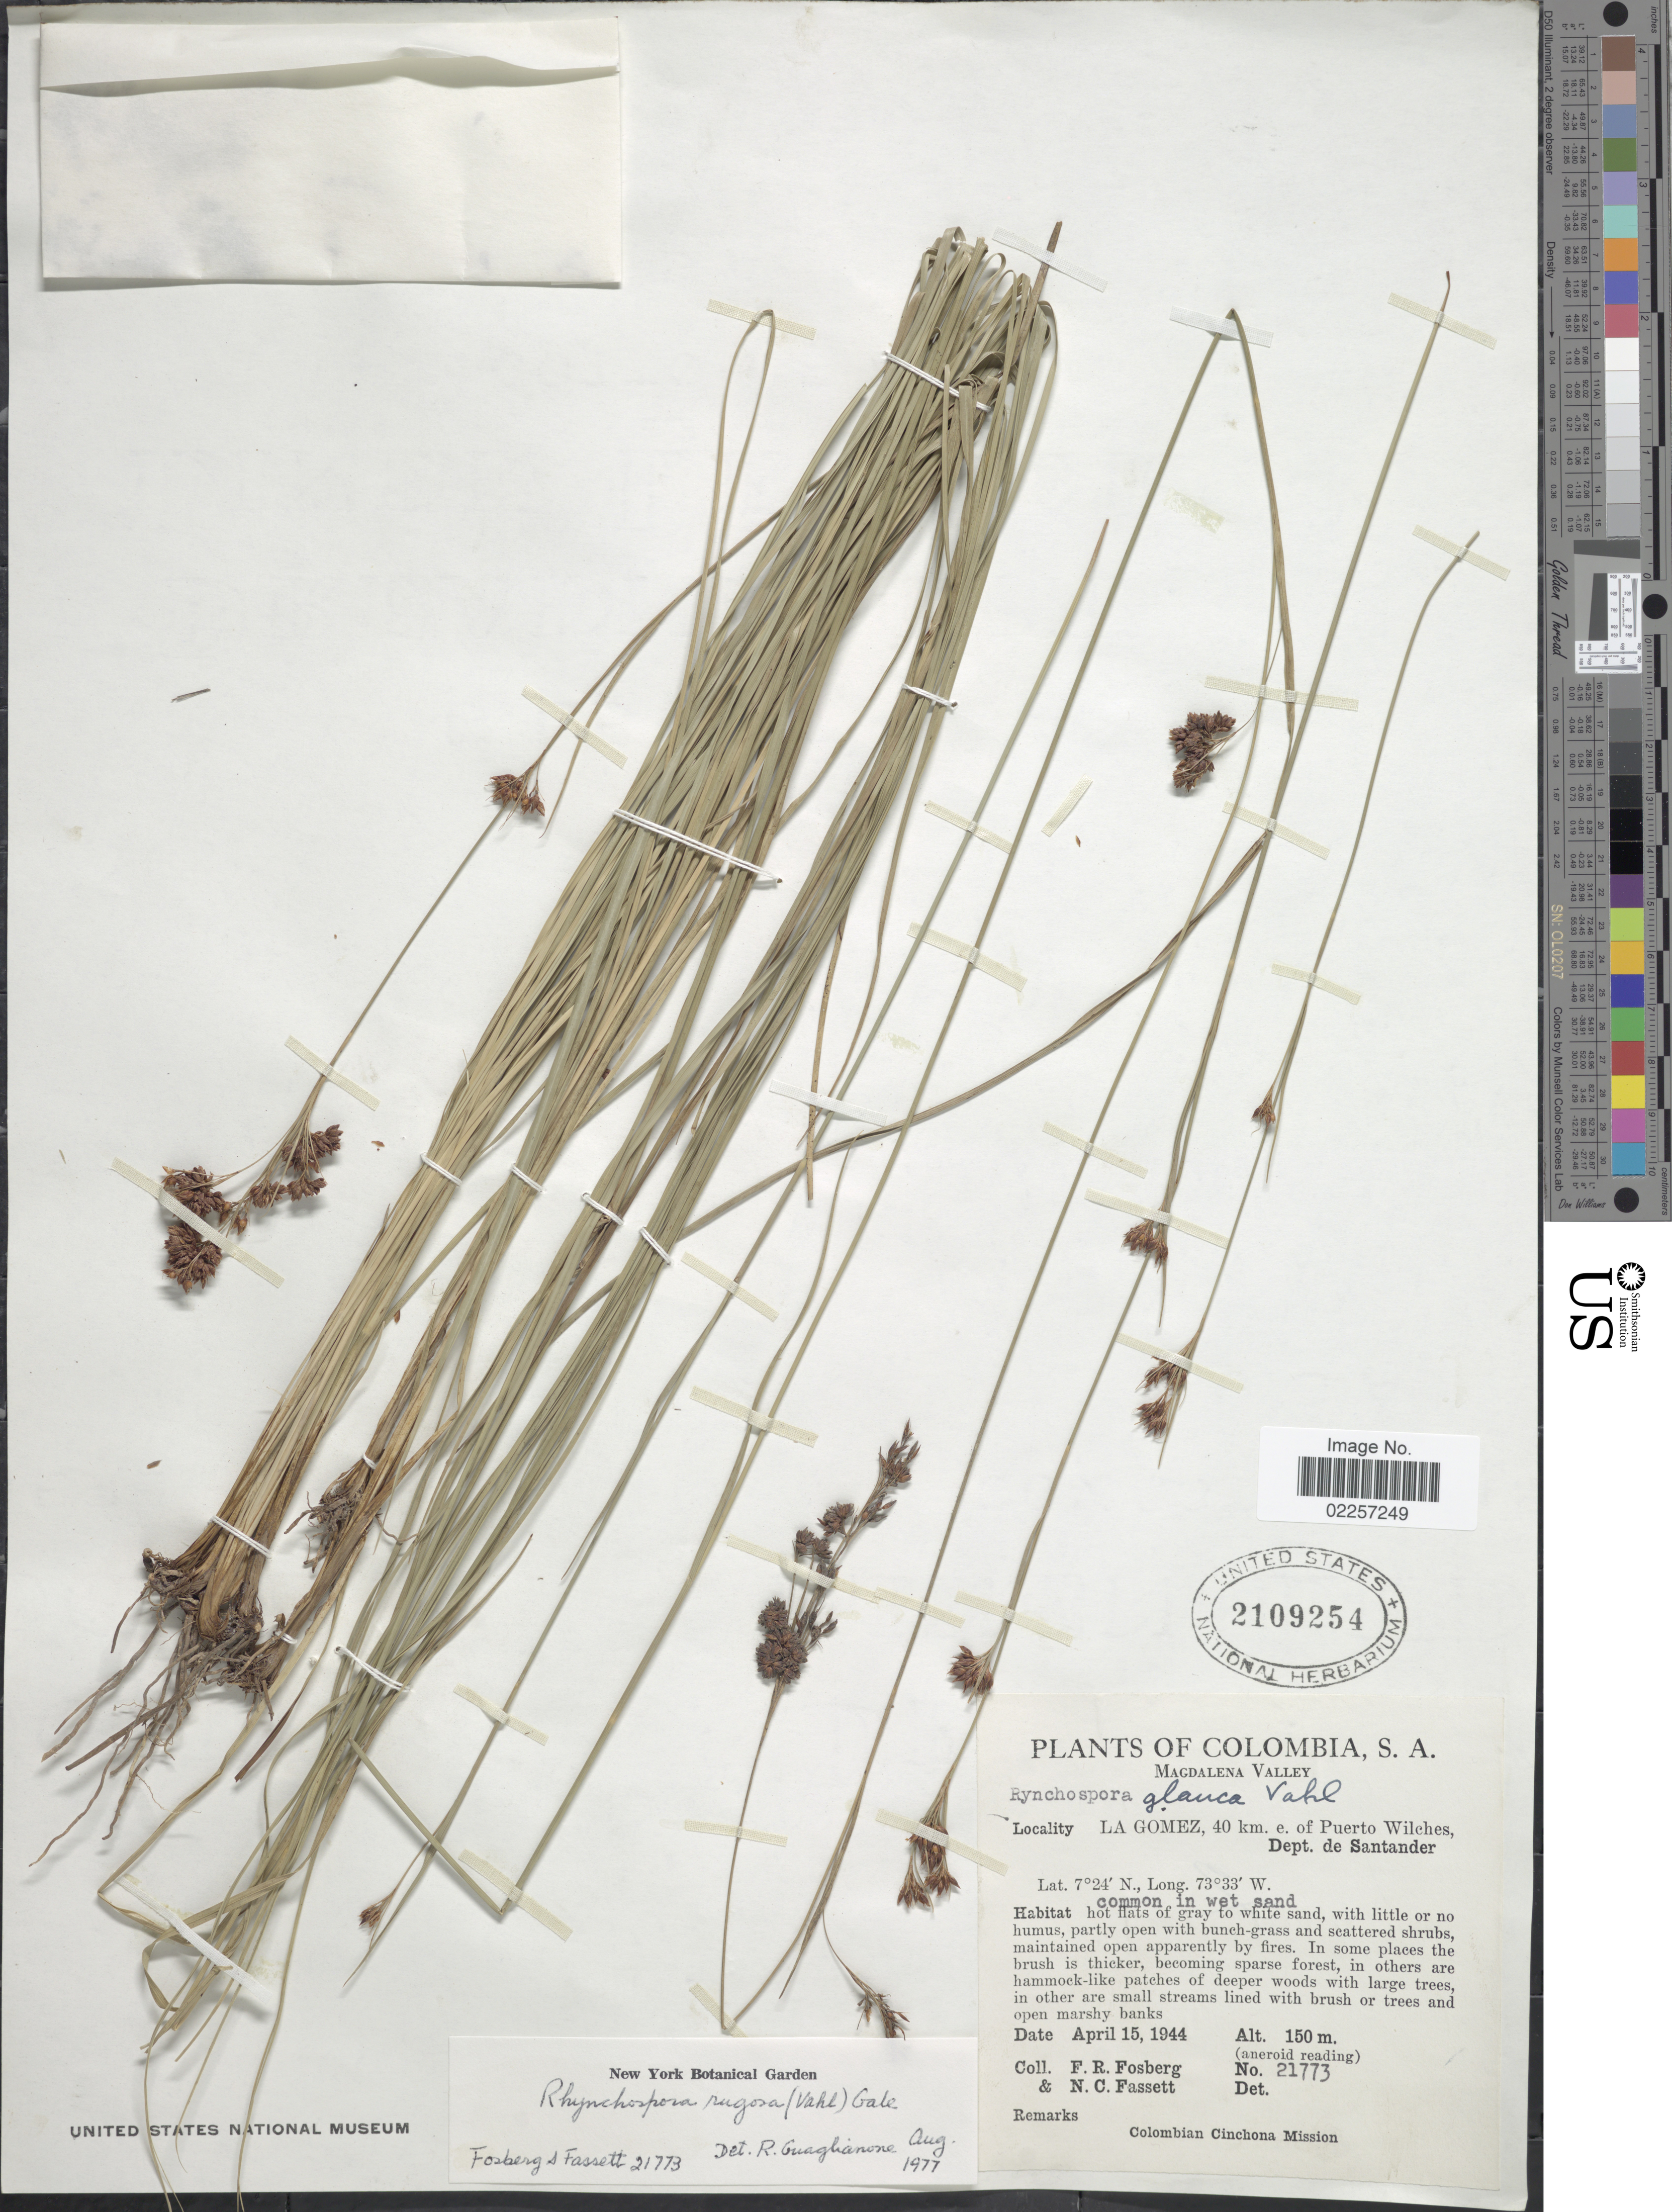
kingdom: Plantae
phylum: Tracheophyta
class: Liliopsida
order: Poales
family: Cyperaceae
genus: Rhynchospora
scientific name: Rhynchospora rugosa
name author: (Vahl) Gale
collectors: F. R. Fosberg & N. C. Fassett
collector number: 21773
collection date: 1944-04-15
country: Colombia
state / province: Santander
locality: S.A., Magdalena Valley, La Gomez, 40 km. e. of Puerto Wilches, dept. de Santander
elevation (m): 150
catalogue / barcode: US 2109254